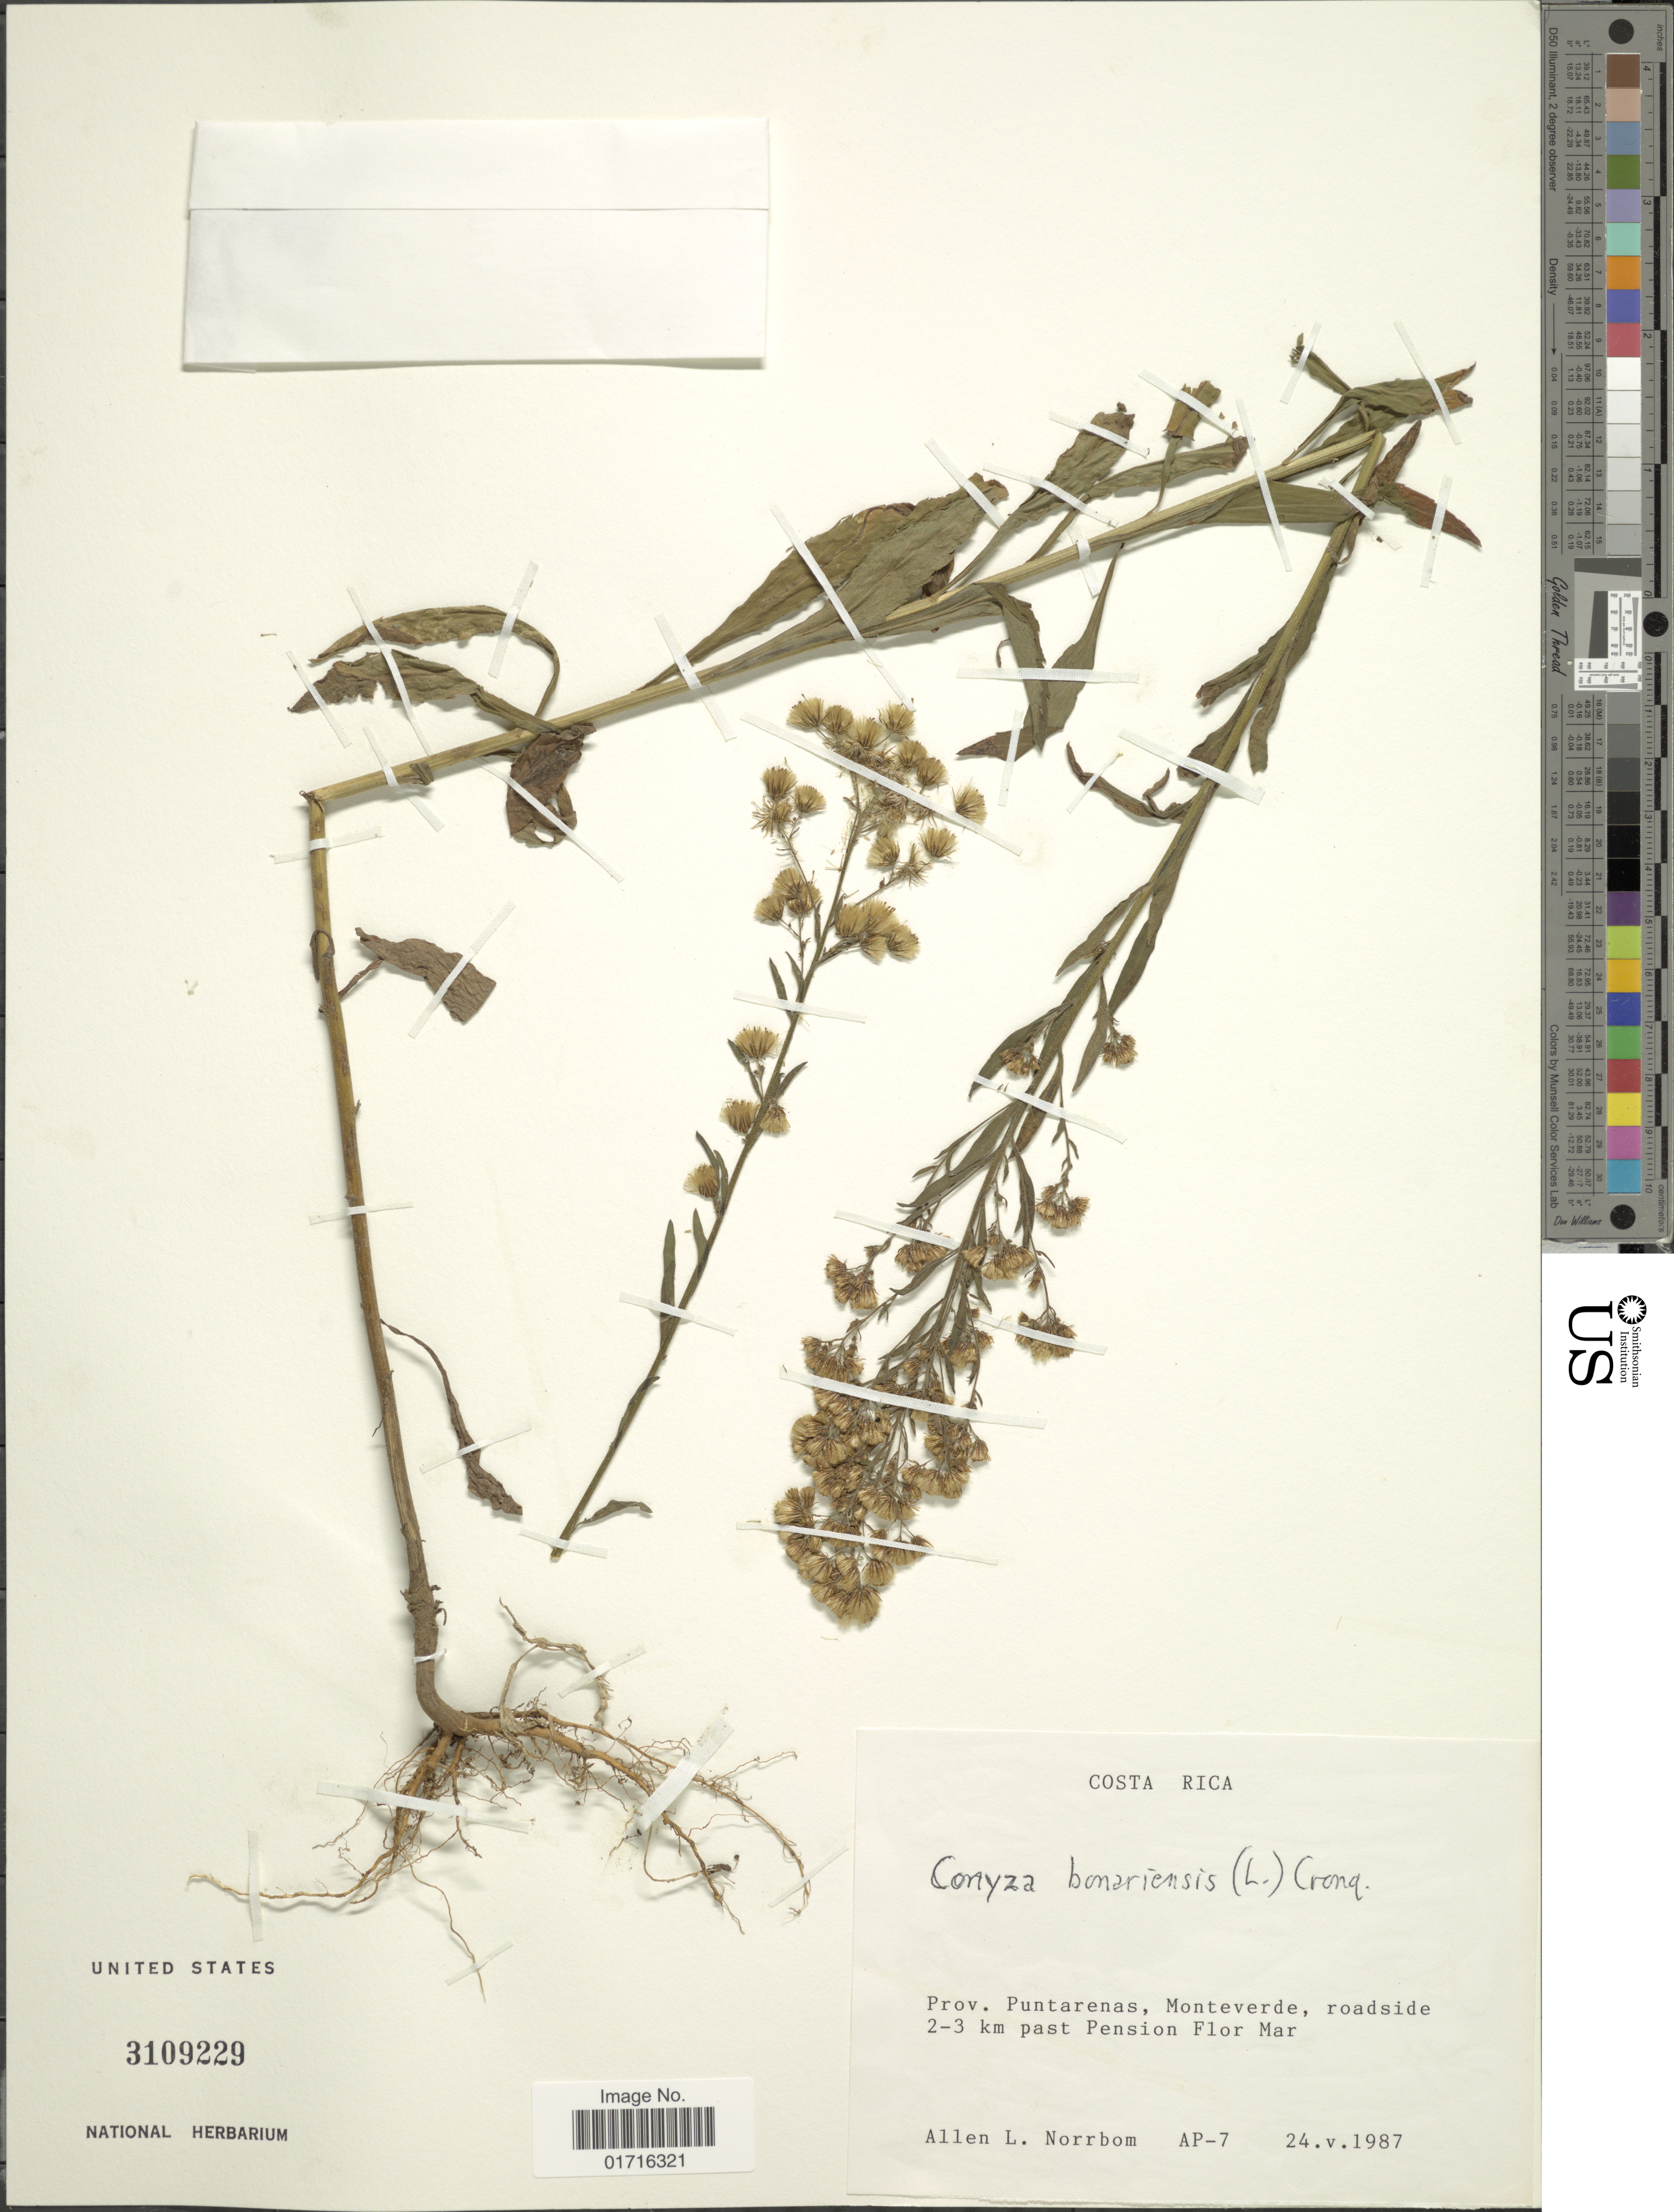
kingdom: Plantae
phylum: Tracheophyta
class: Magnoliopsida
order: Asterales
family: Asteraceae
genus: Conyza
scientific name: Conyza bonariensis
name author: (L.) Cronq.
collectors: A. L. Norrbom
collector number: AP7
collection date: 1987-05-24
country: Costa Rica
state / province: Puntarenas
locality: Monteverde, roadside 2-3 km past Pension Flor Mar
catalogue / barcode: US 3109229